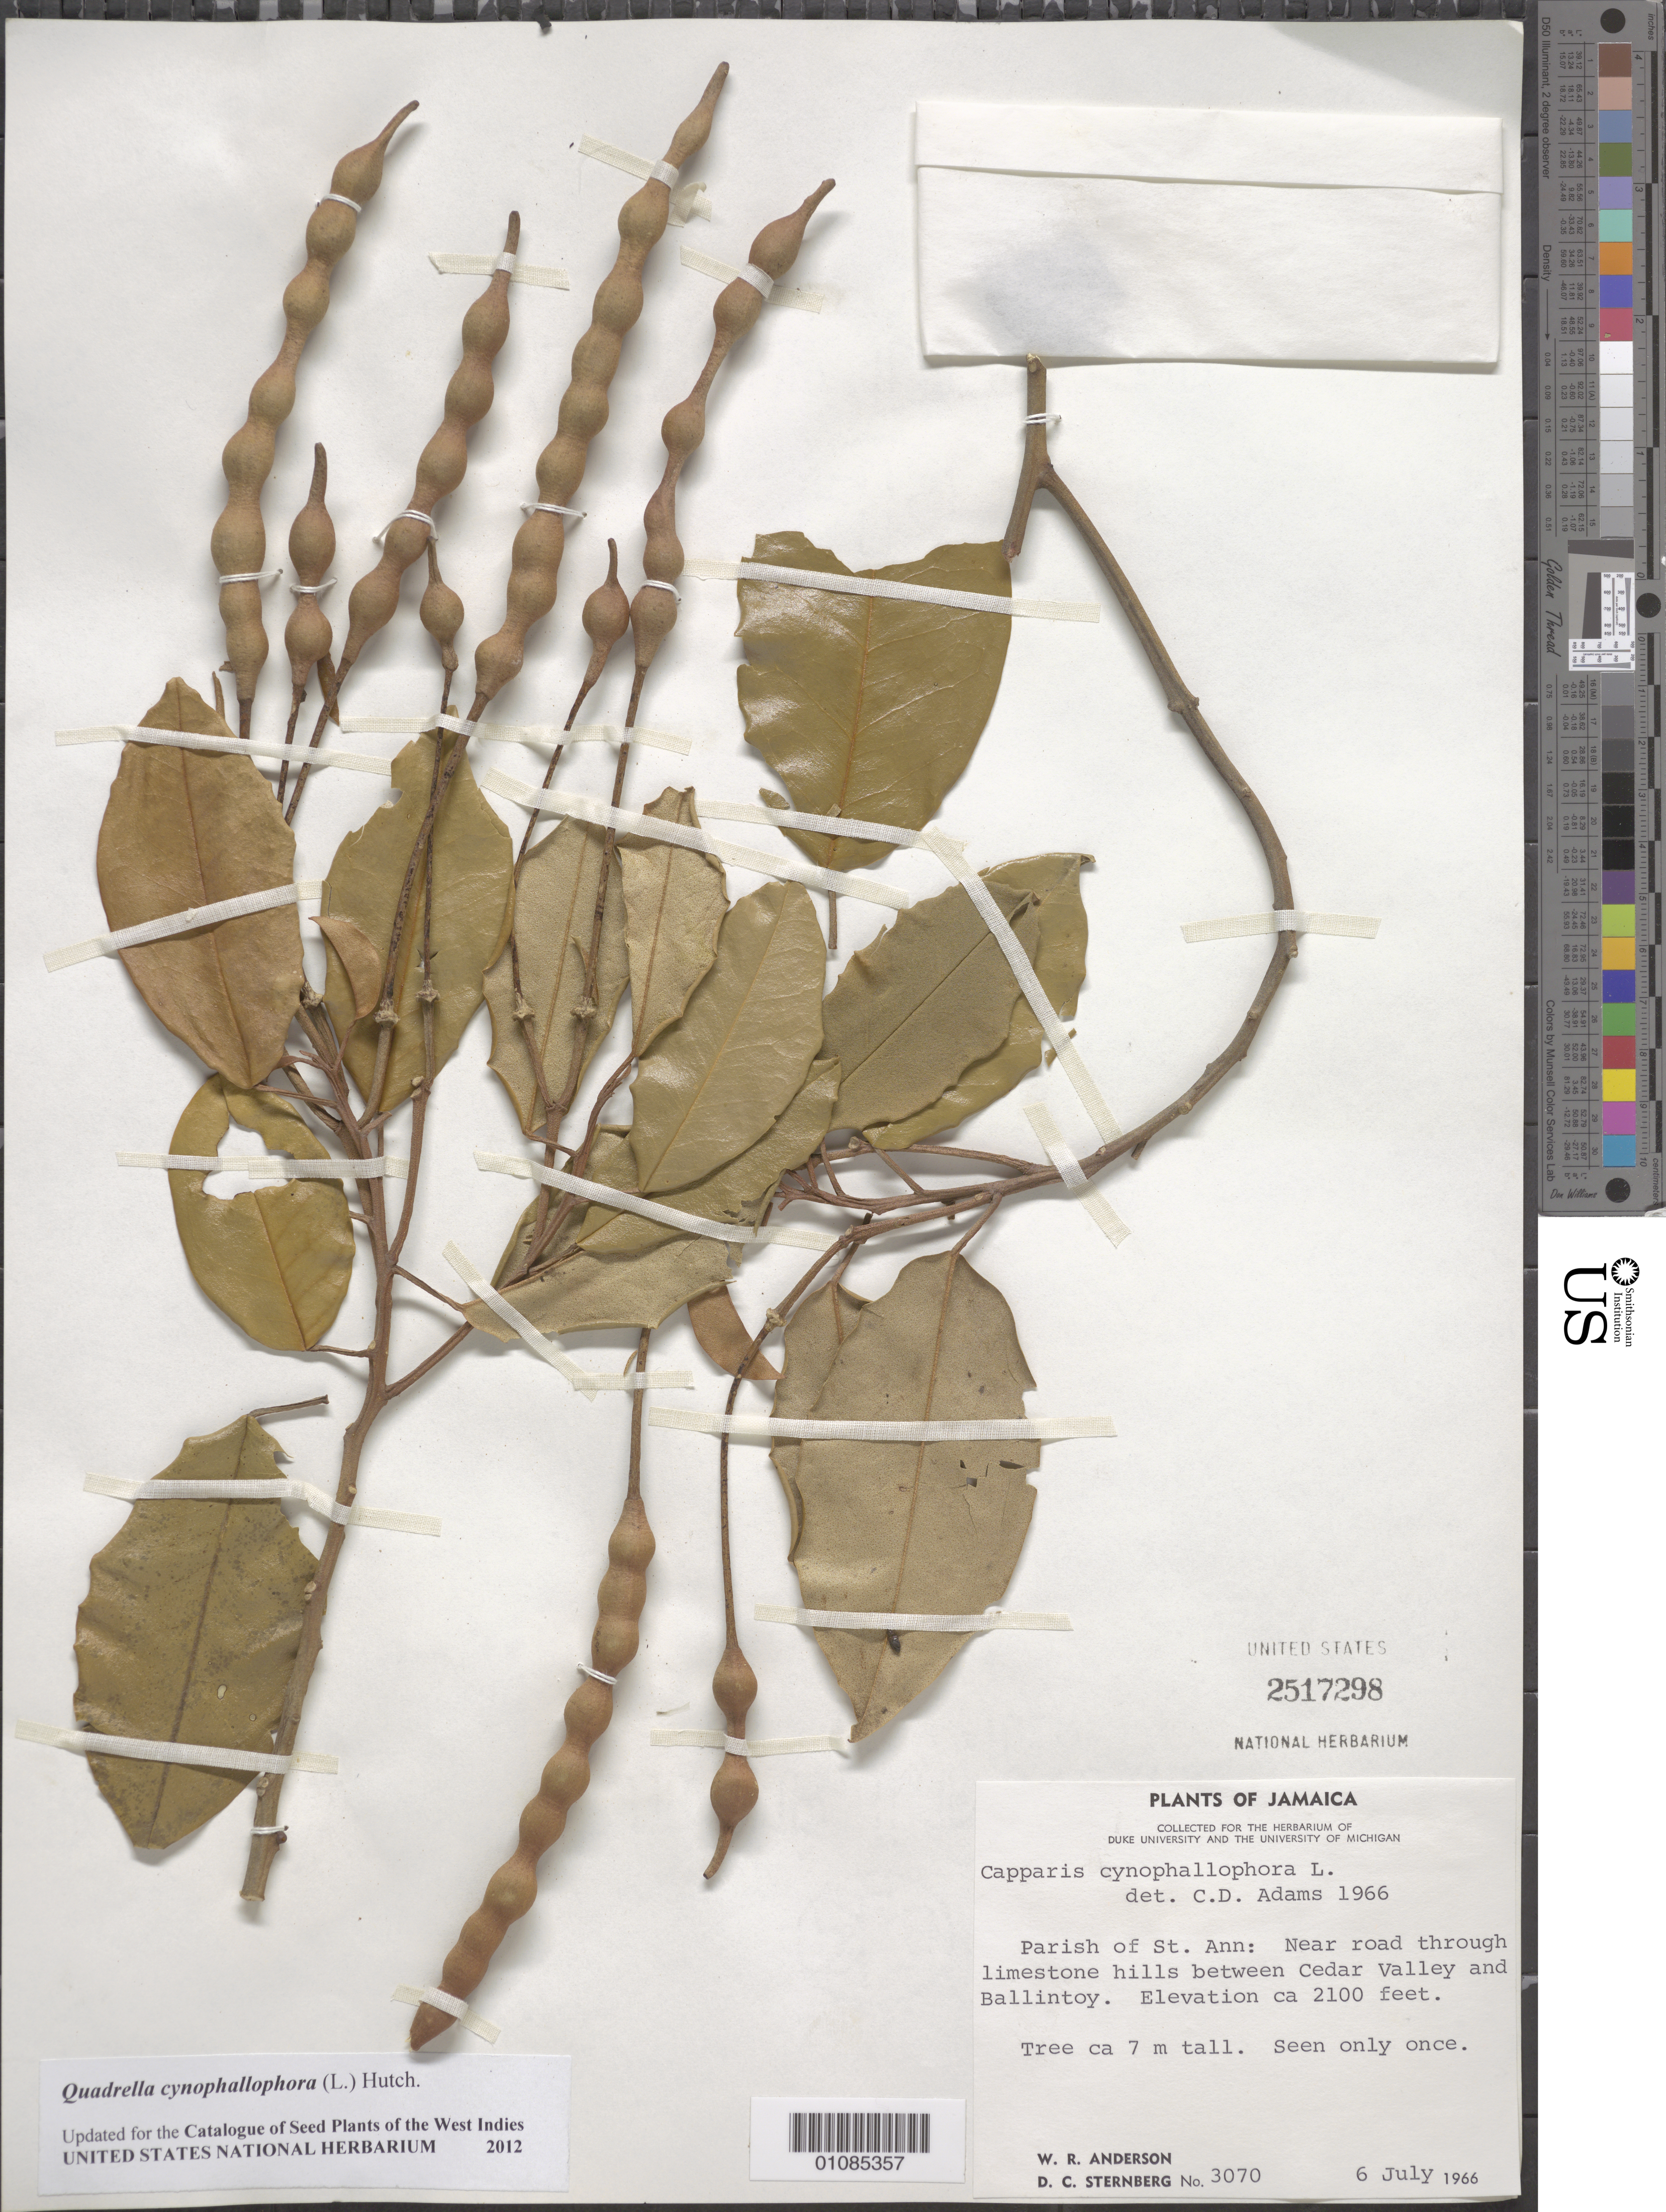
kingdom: Plantae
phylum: Tracheophyta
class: Magnoliopsida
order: Brassicales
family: Capparaceae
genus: Quadrella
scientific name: Quadrella cynophallophora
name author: (L.) Hutch.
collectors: W. R. Anderson & D. Sternberg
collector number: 3070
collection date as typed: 06 Jul 1966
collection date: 1966-07-06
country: Jamaica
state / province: Saint Ann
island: Jamaica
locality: Near road through limestone hills between Cedar Valley and Ballintoy.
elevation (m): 640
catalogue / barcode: US 2517298